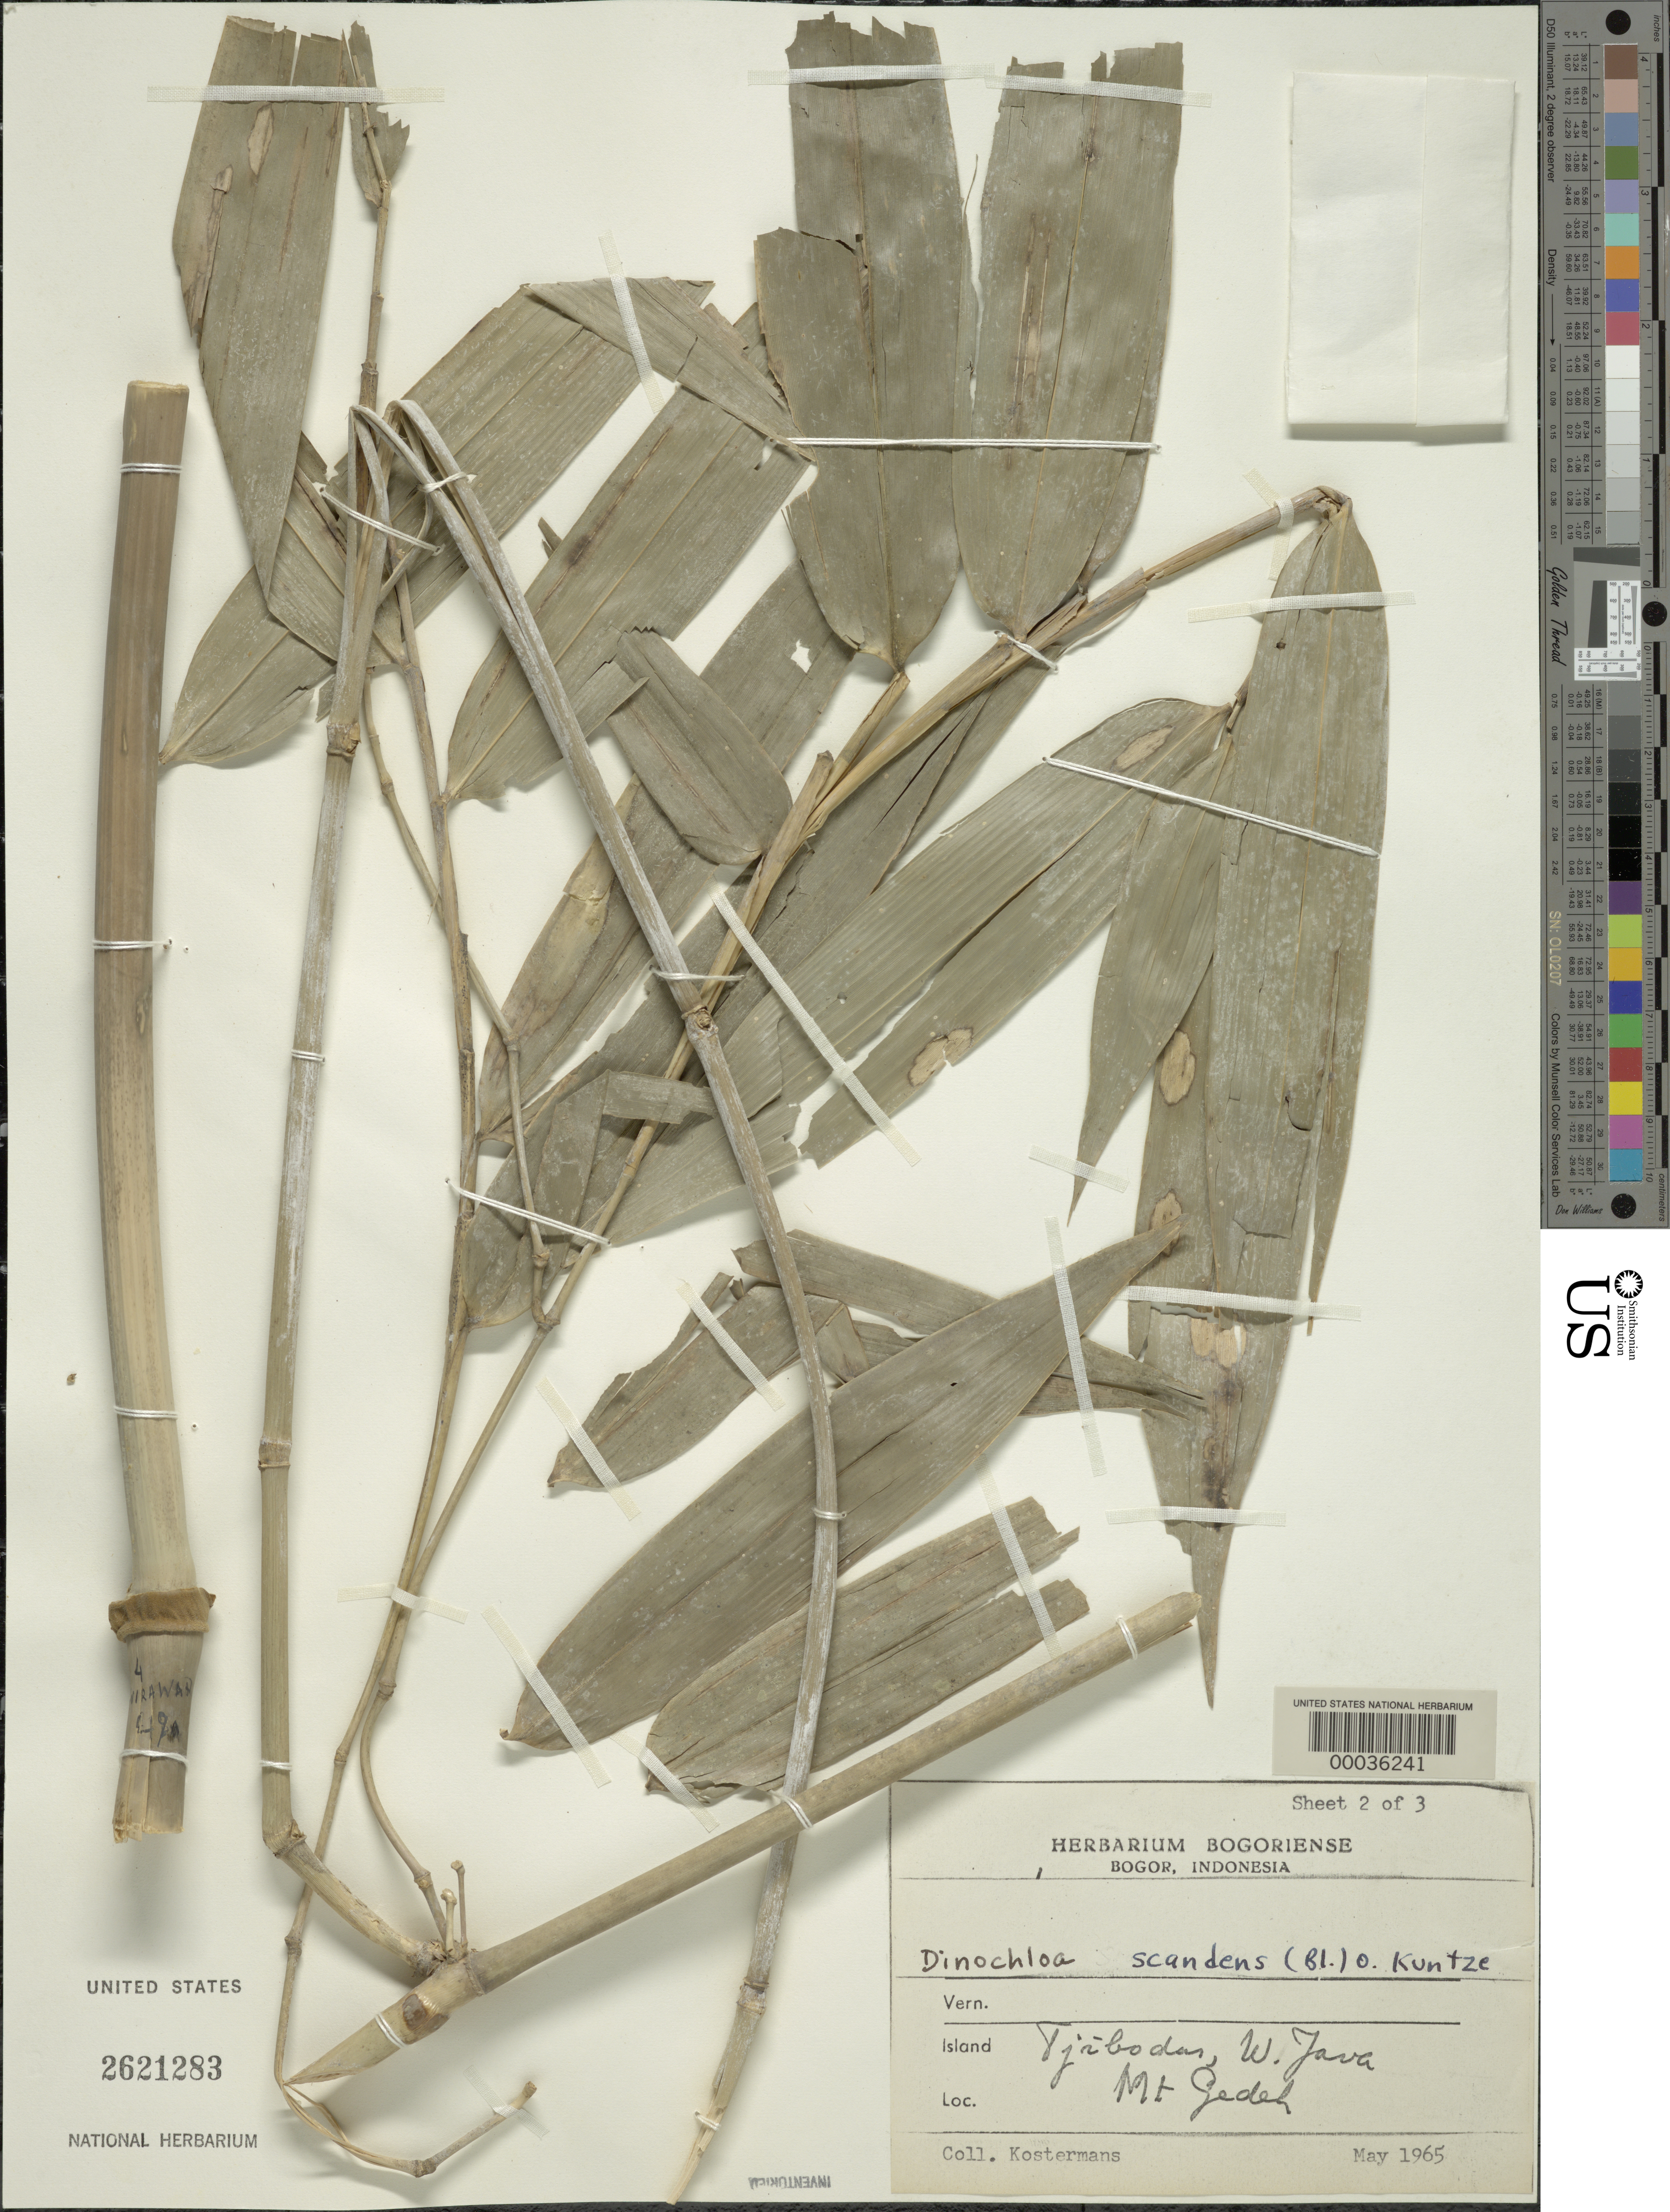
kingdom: Plantae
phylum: Tracheophyta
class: Liliopsida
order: Poales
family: Poaceae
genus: Dinochloa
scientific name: Dinochloa scandens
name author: (Blume ex Nees) Kuntze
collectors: A. J. G. Kostermans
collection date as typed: May 1965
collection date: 1965-05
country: Indonesia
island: Java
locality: Mt. gedeh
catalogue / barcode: US 2621283